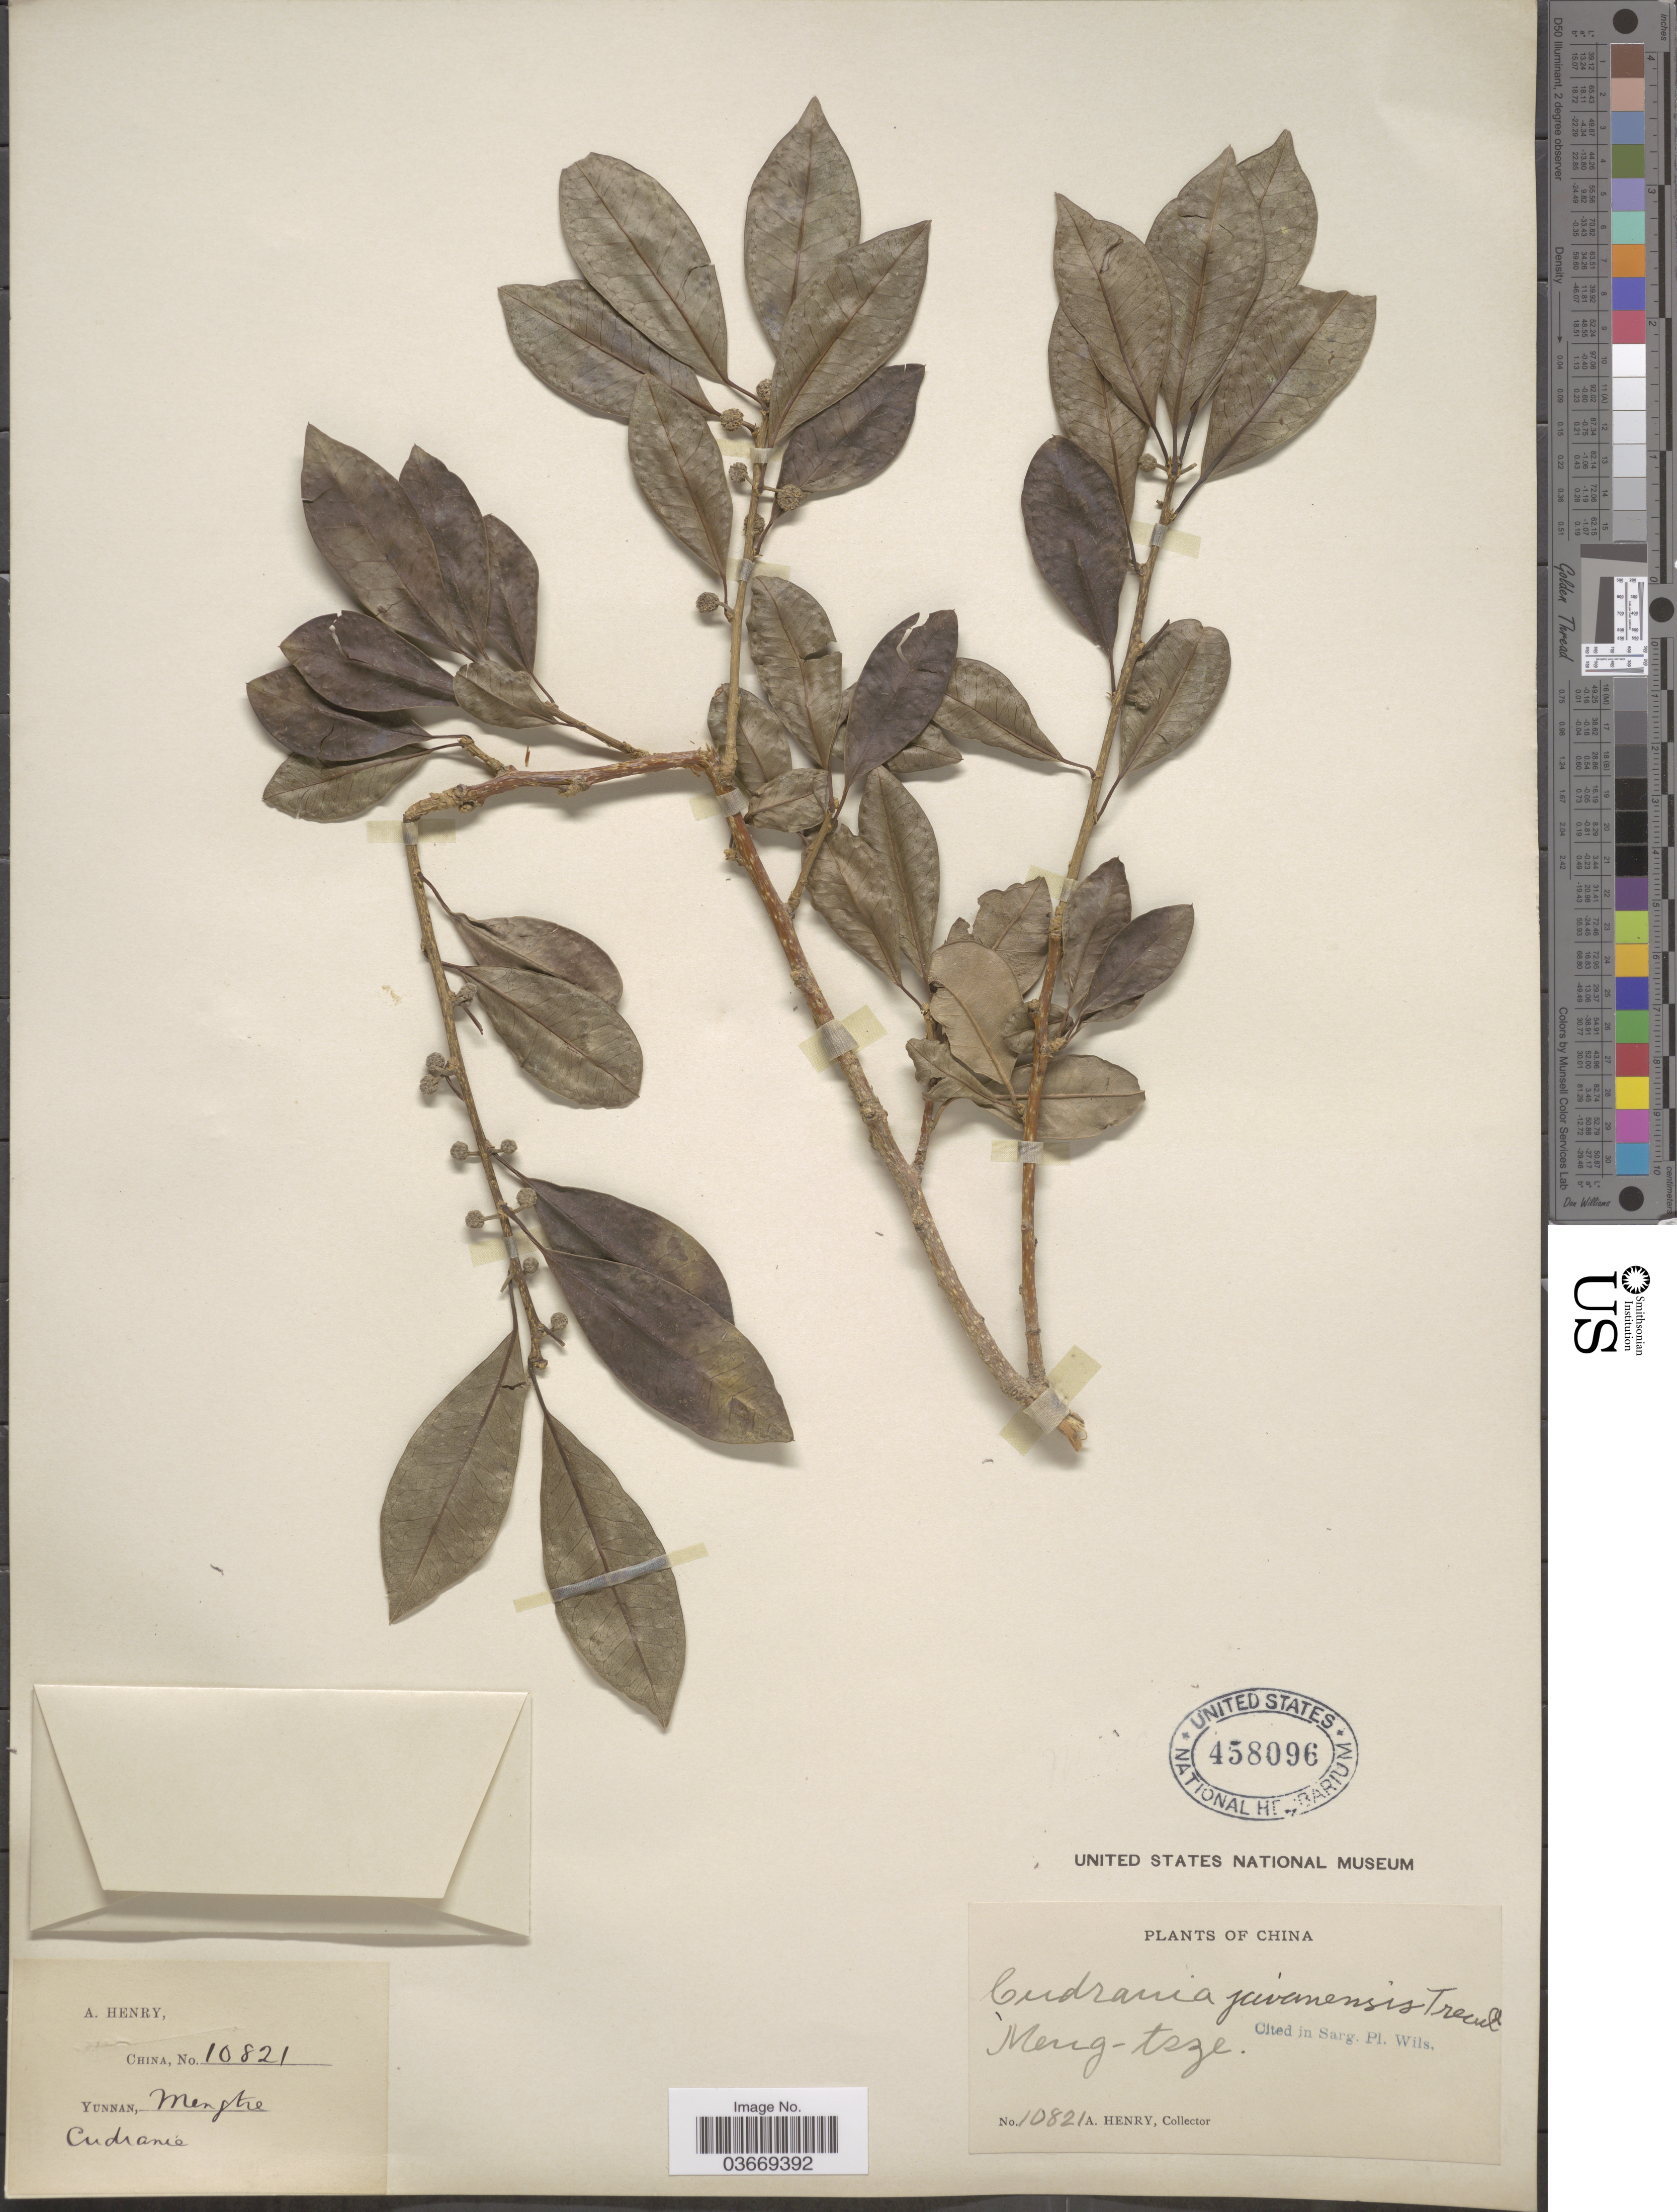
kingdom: Plantae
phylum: Tracheophyta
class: Magnoliopsida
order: Rosales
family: Moraceae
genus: Maclura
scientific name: Maclura cochinchinensis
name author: (Lour.) Corner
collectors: A. Henry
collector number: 10821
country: China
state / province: Yunnan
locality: Mengtze.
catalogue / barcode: US 458096